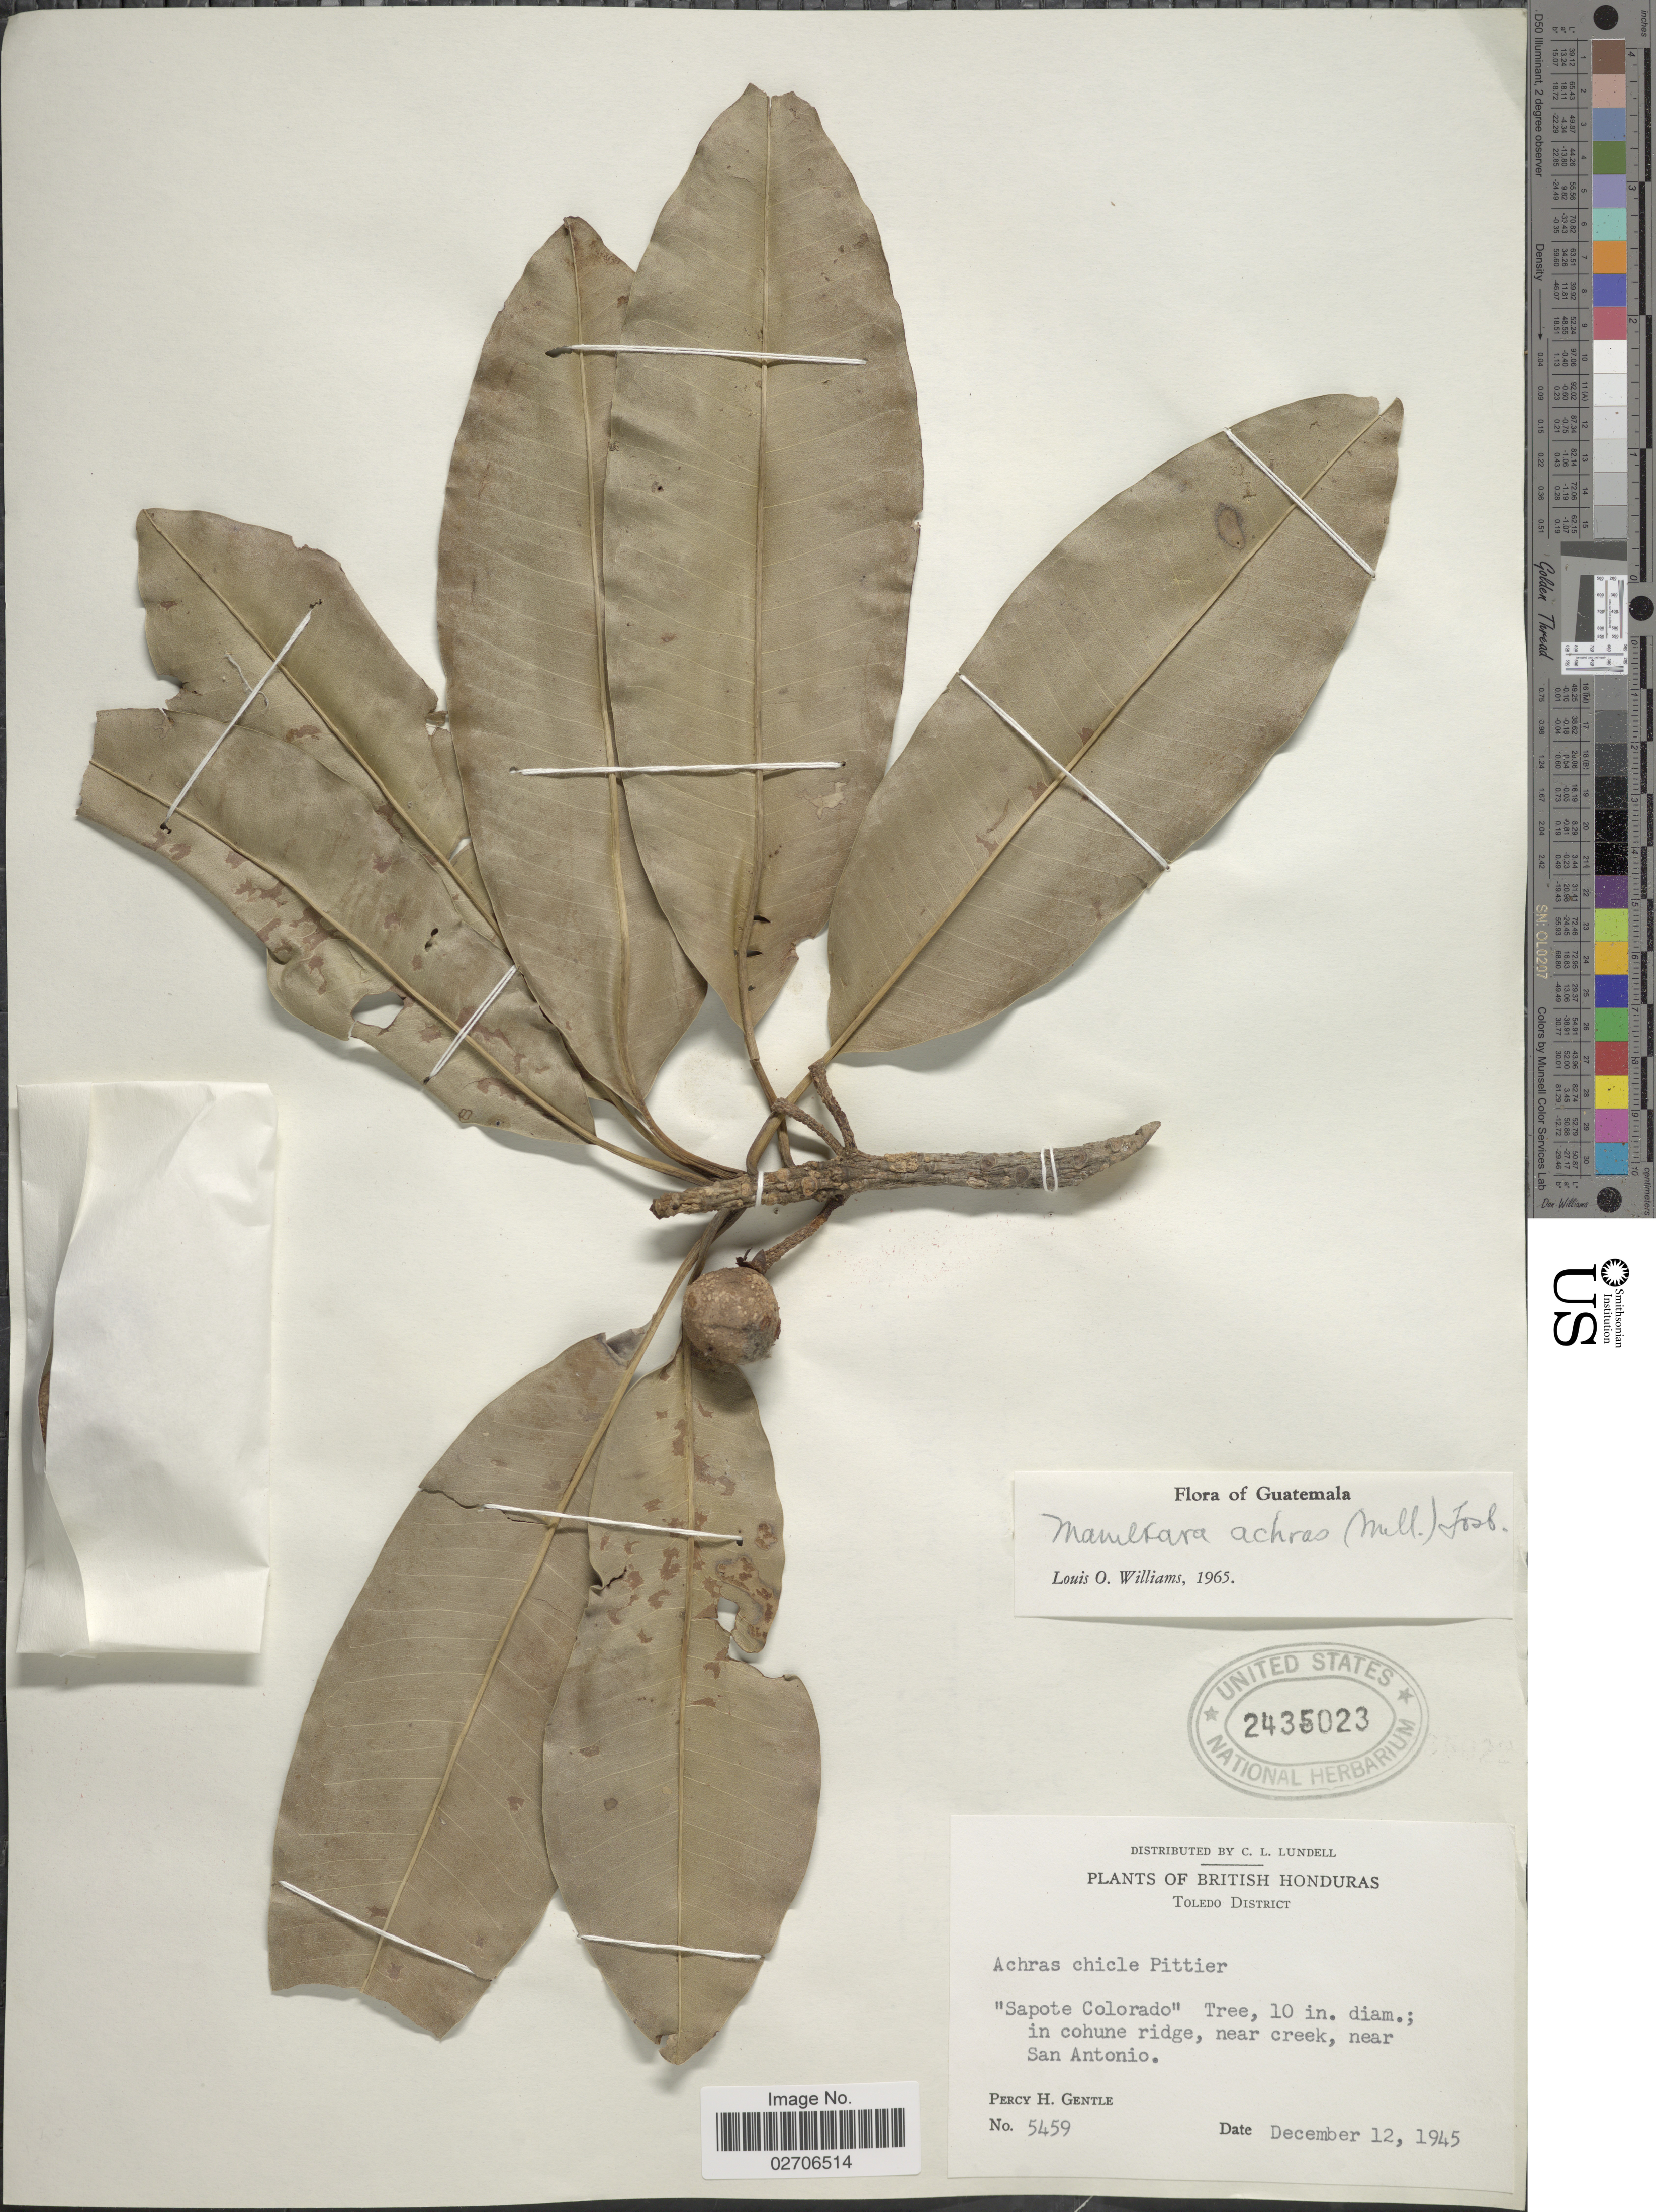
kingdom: Plantae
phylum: Tracheophyta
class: Magnoliopsida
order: Ericales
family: Sapotaceae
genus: Manilkara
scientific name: Manilkara zapota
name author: (L.) P. Royen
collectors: P. H. Gentle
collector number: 5459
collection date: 1945-12-12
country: Belize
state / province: Toledo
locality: British Honduras, Toledo District, in cohune ridge, near creek, near San Antonio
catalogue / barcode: US 2435023